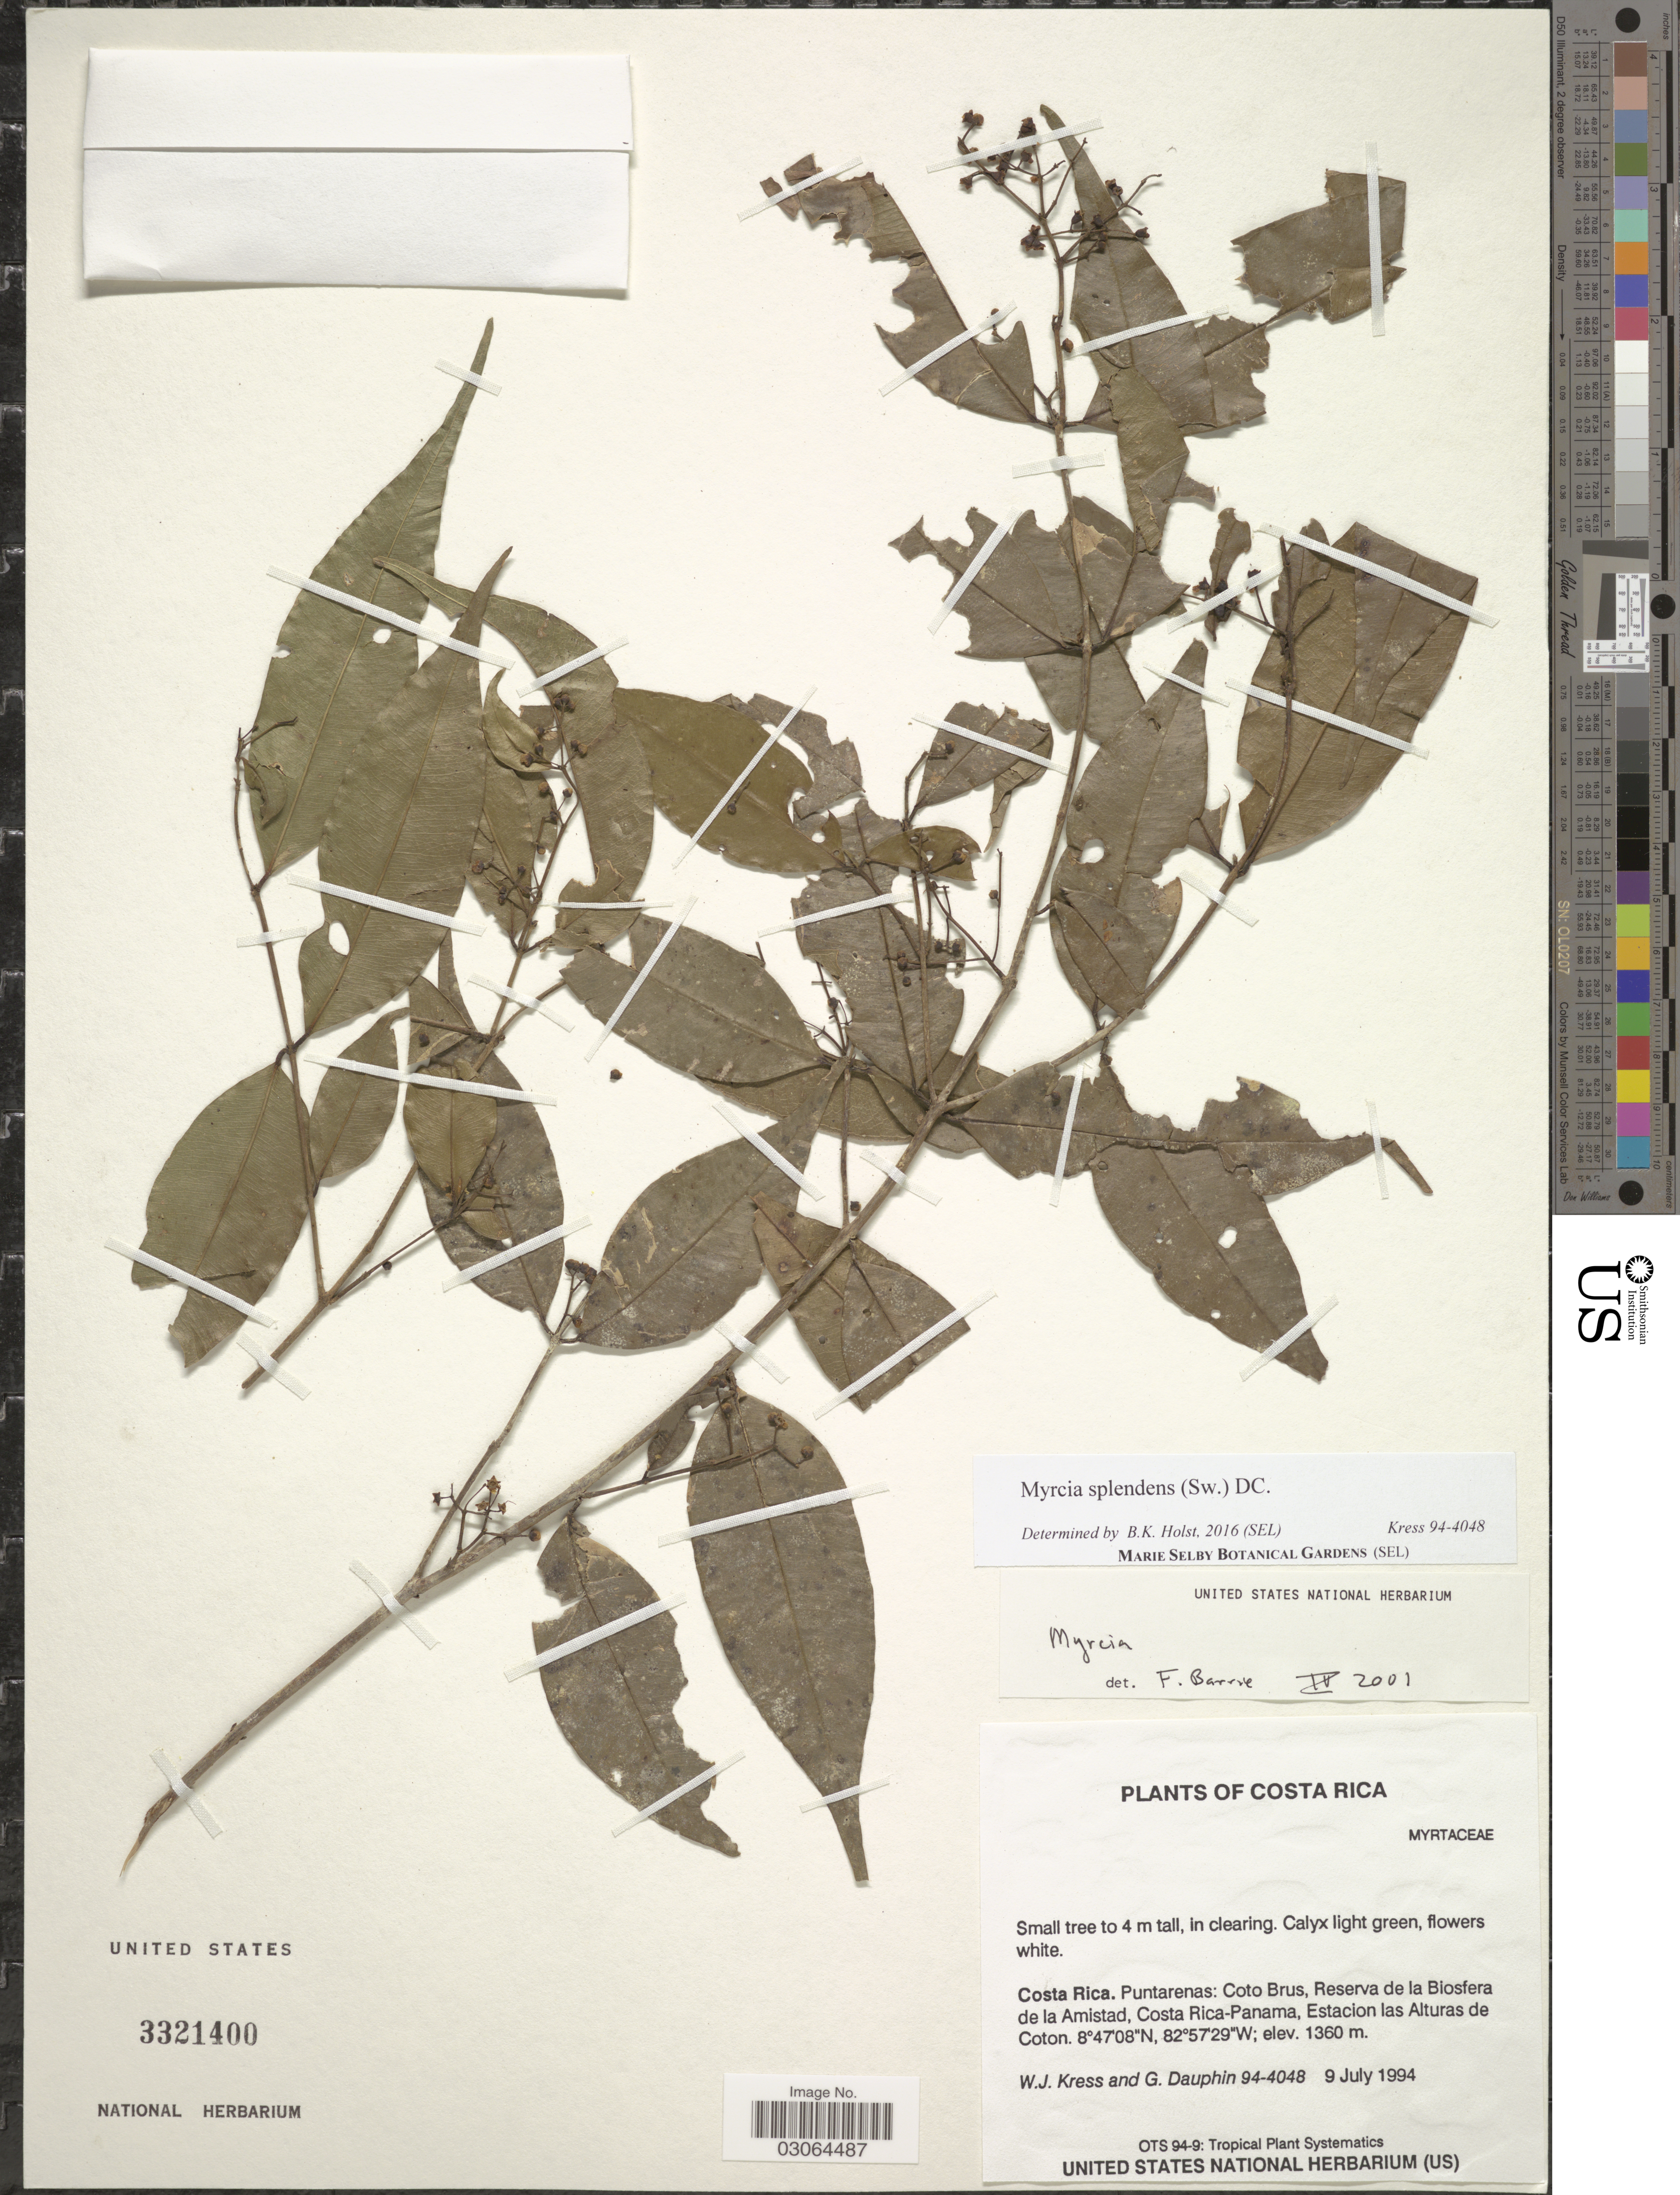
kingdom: Plantae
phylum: Tracheophyta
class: Magnoliopsida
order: Myrtales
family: Myrtaceae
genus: Myrcia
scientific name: Myrcia splendens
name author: (Sw.) DC.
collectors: W. J. Kress & G. Dauphin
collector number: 94-4048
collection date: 1994-07-09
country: Costa Rica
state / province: Puntarenas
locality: Coto Brus, Reserva de la Biosfera de la Amistad, Costa Rica-Panama, Estacion las Alturas de Coton.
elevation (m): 1360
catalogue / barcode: US 3321400